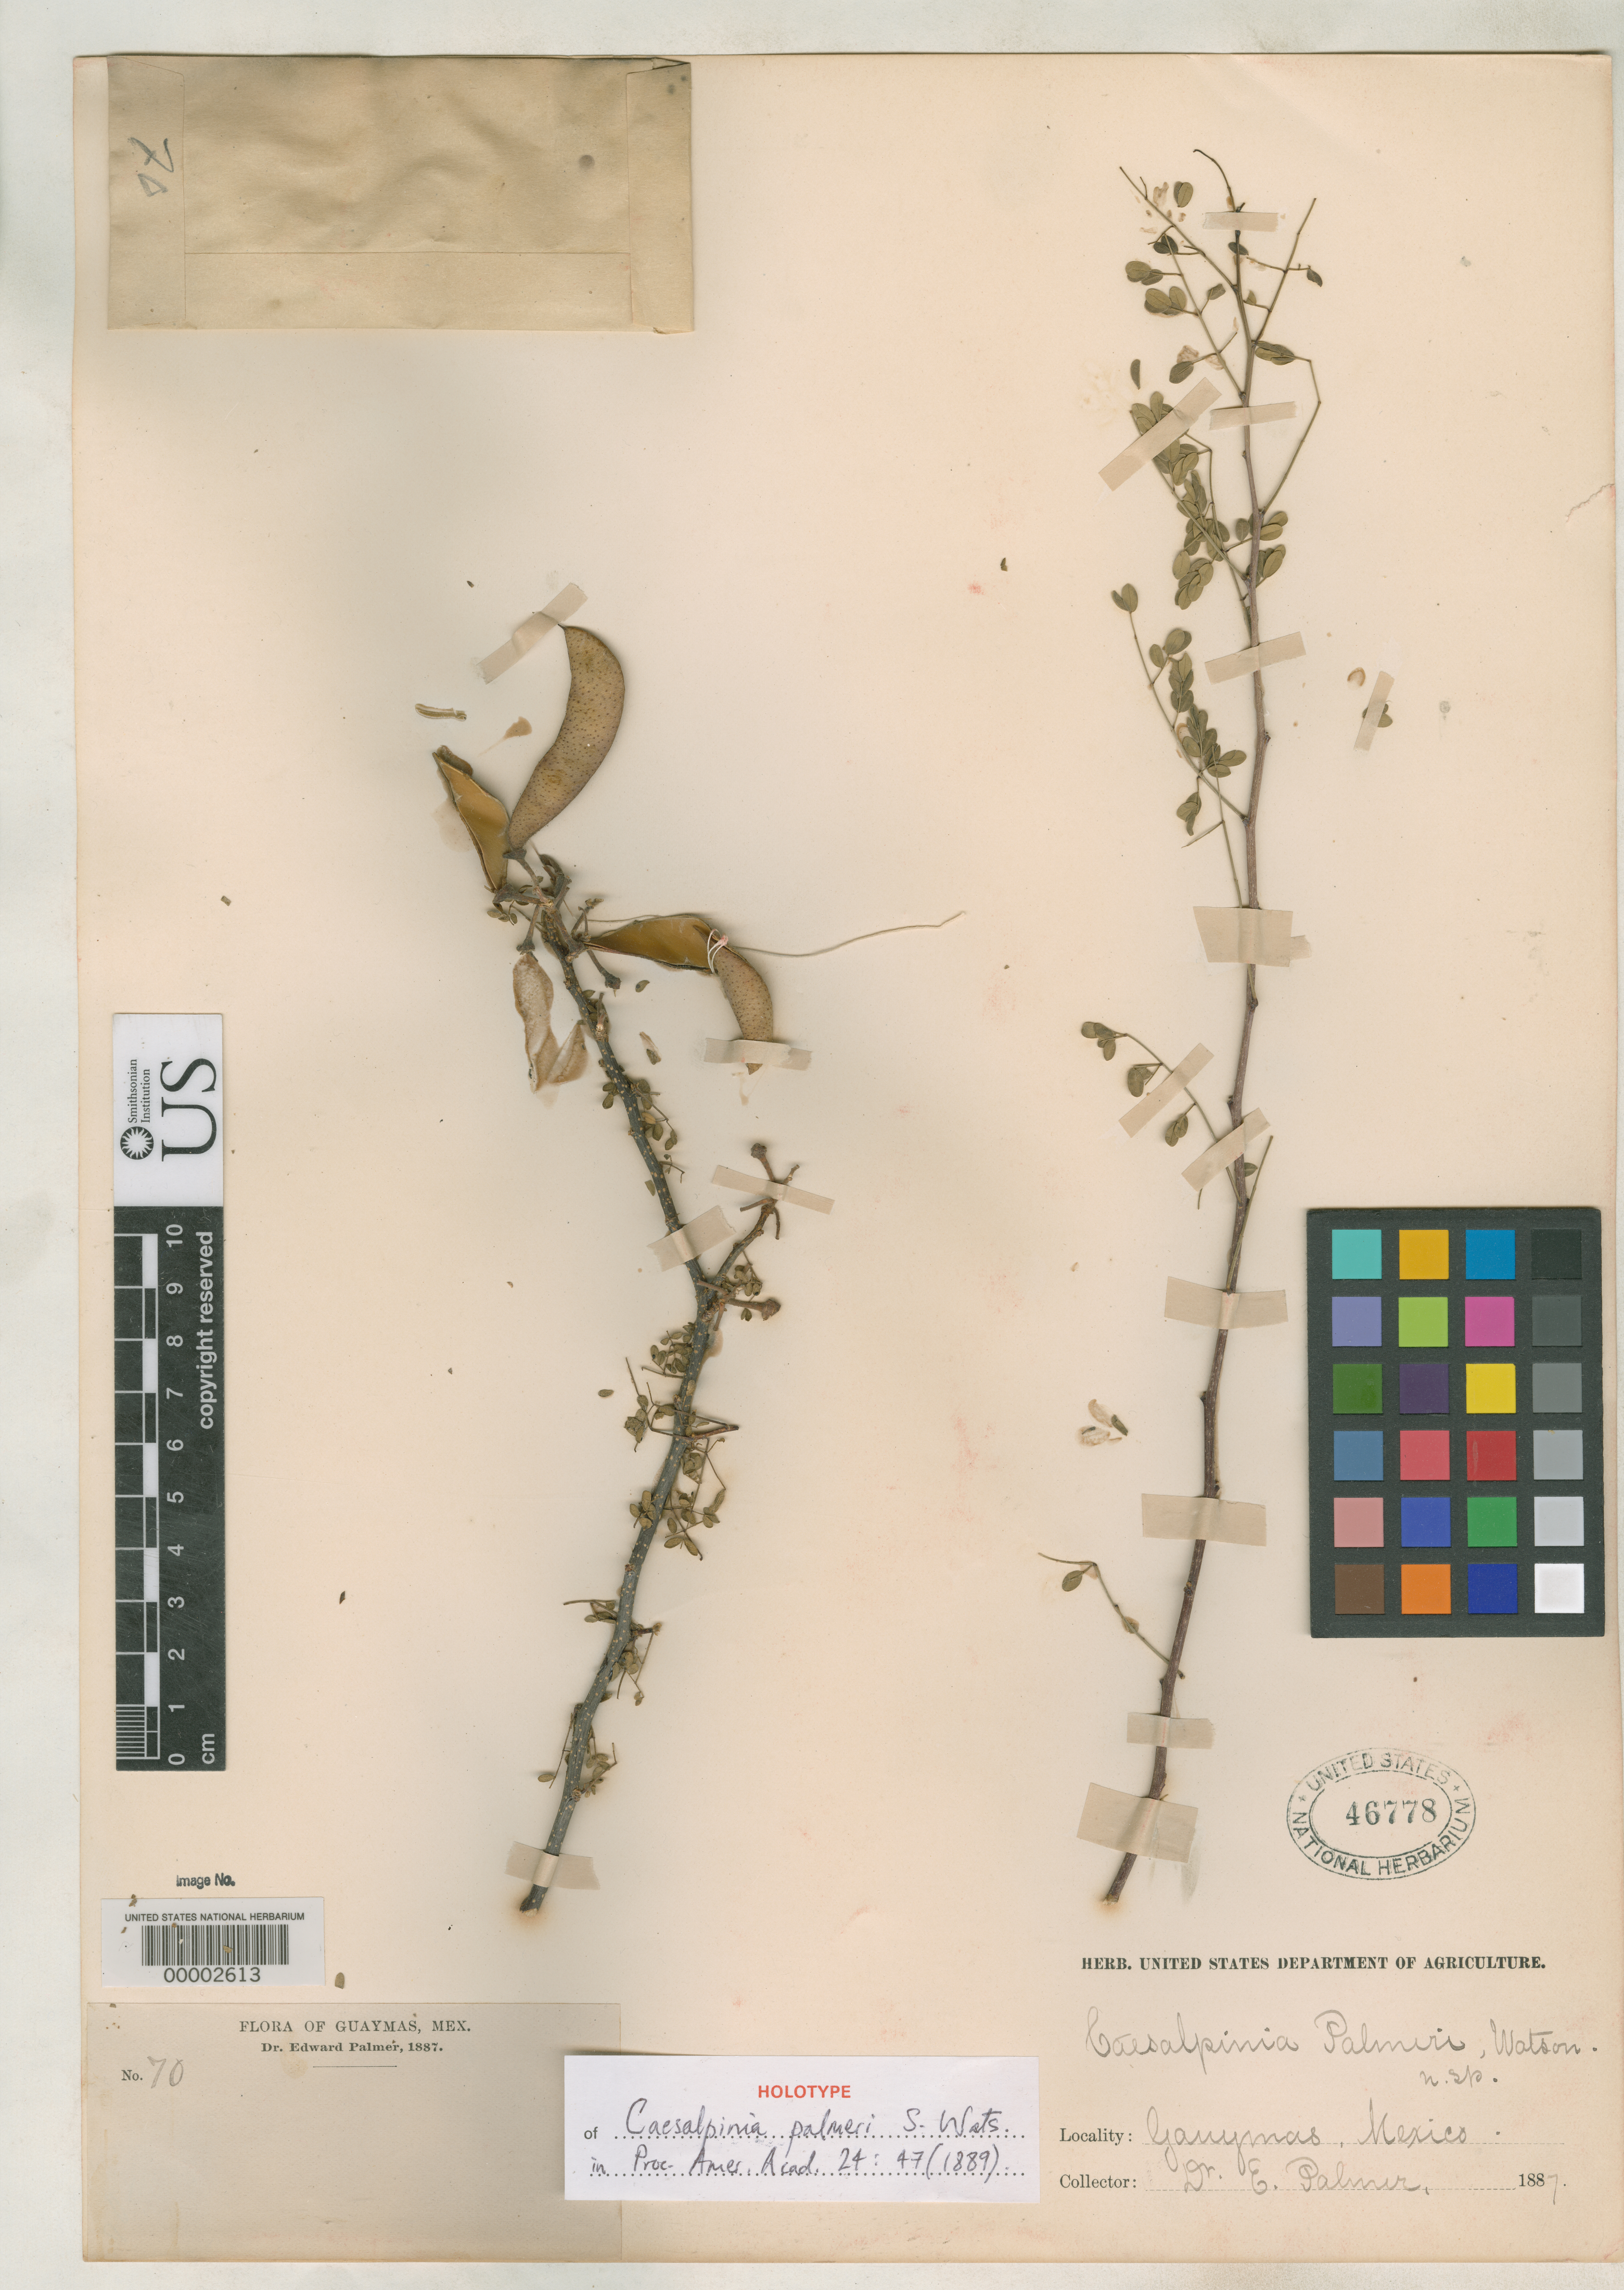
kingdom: Plantae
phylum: Tracheophyta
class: Magnoliopsida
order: Fabales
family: Fabaceae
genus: Caesalpinia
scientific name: Caesalpinia palmeri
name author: S. Watson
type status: Type Collection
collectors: E. Palmer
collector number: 70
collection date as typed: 1887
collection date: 1887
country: Mexico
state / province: Sonora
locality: Guaymas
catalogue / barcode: US 46778